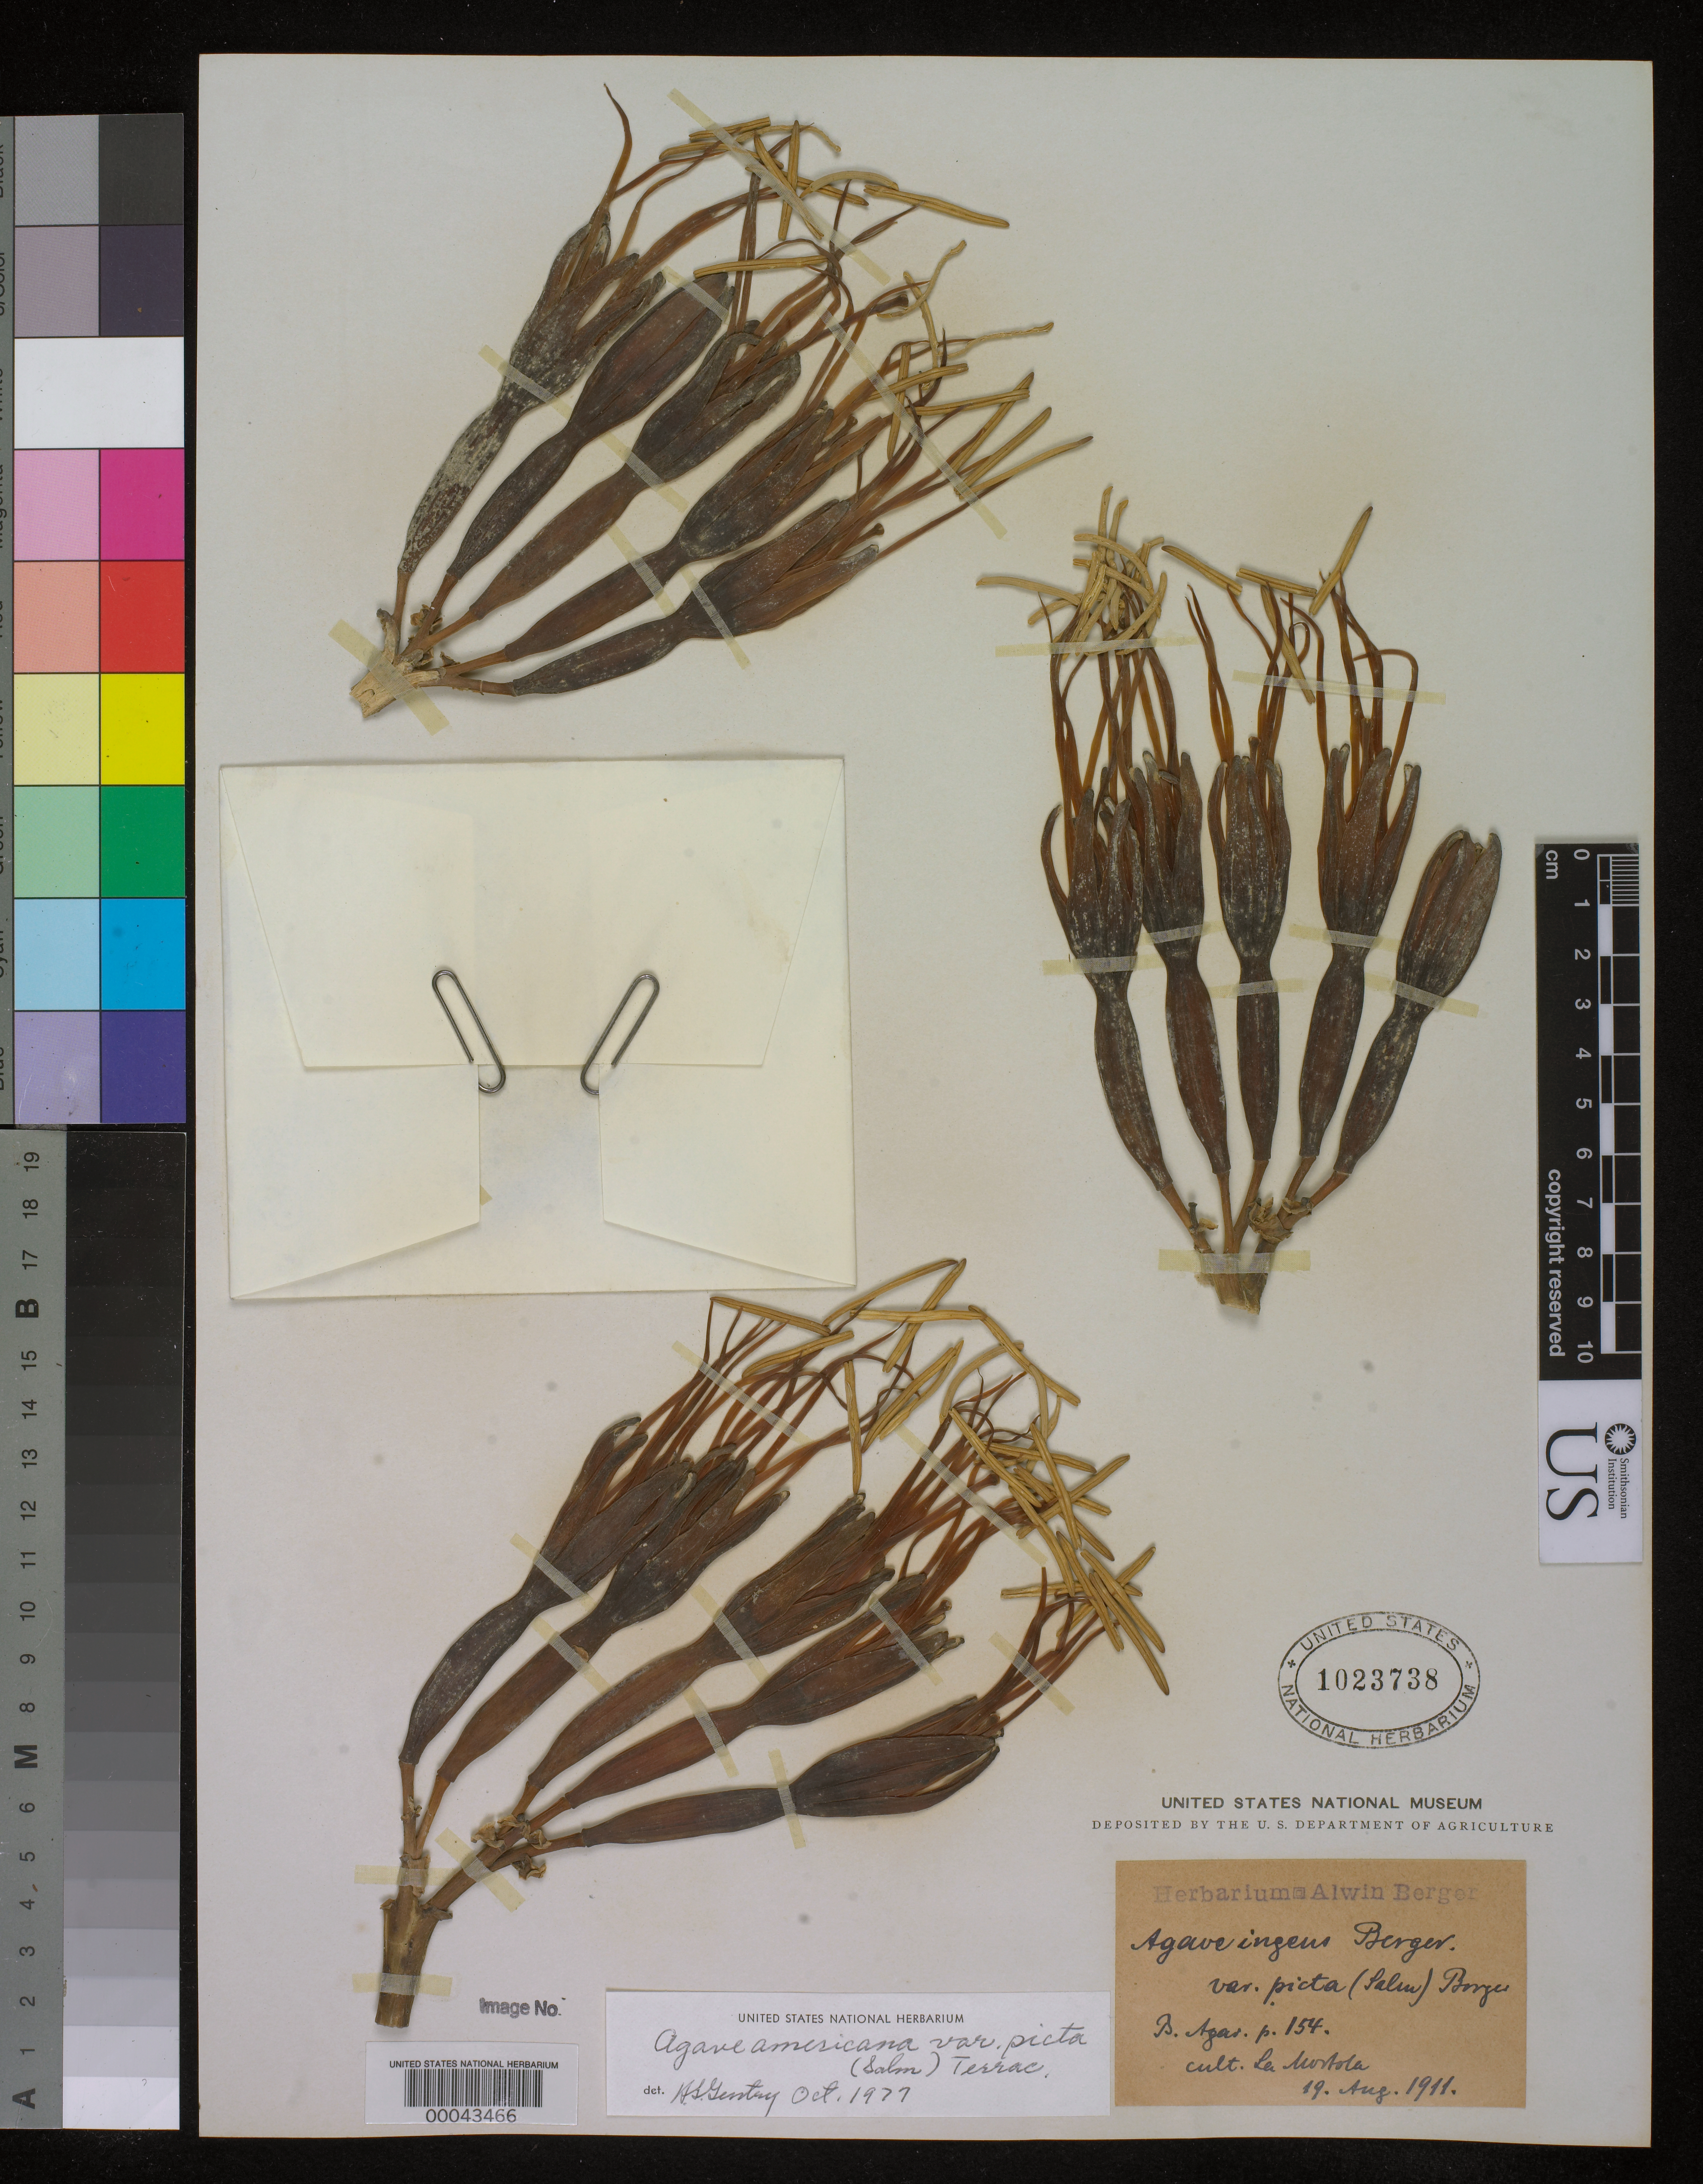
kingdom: Plantae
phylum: Tracheophyta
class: Liliopsida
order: Asparagales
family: Asparagaceae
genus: Agave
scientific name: Agave americana var. picta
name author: (Salm-Dyck) A. Terracc.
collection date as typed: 19 Aug 1911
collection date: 1911-08-19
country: Mexico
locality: E of Monserrat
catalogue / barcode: US 1023738